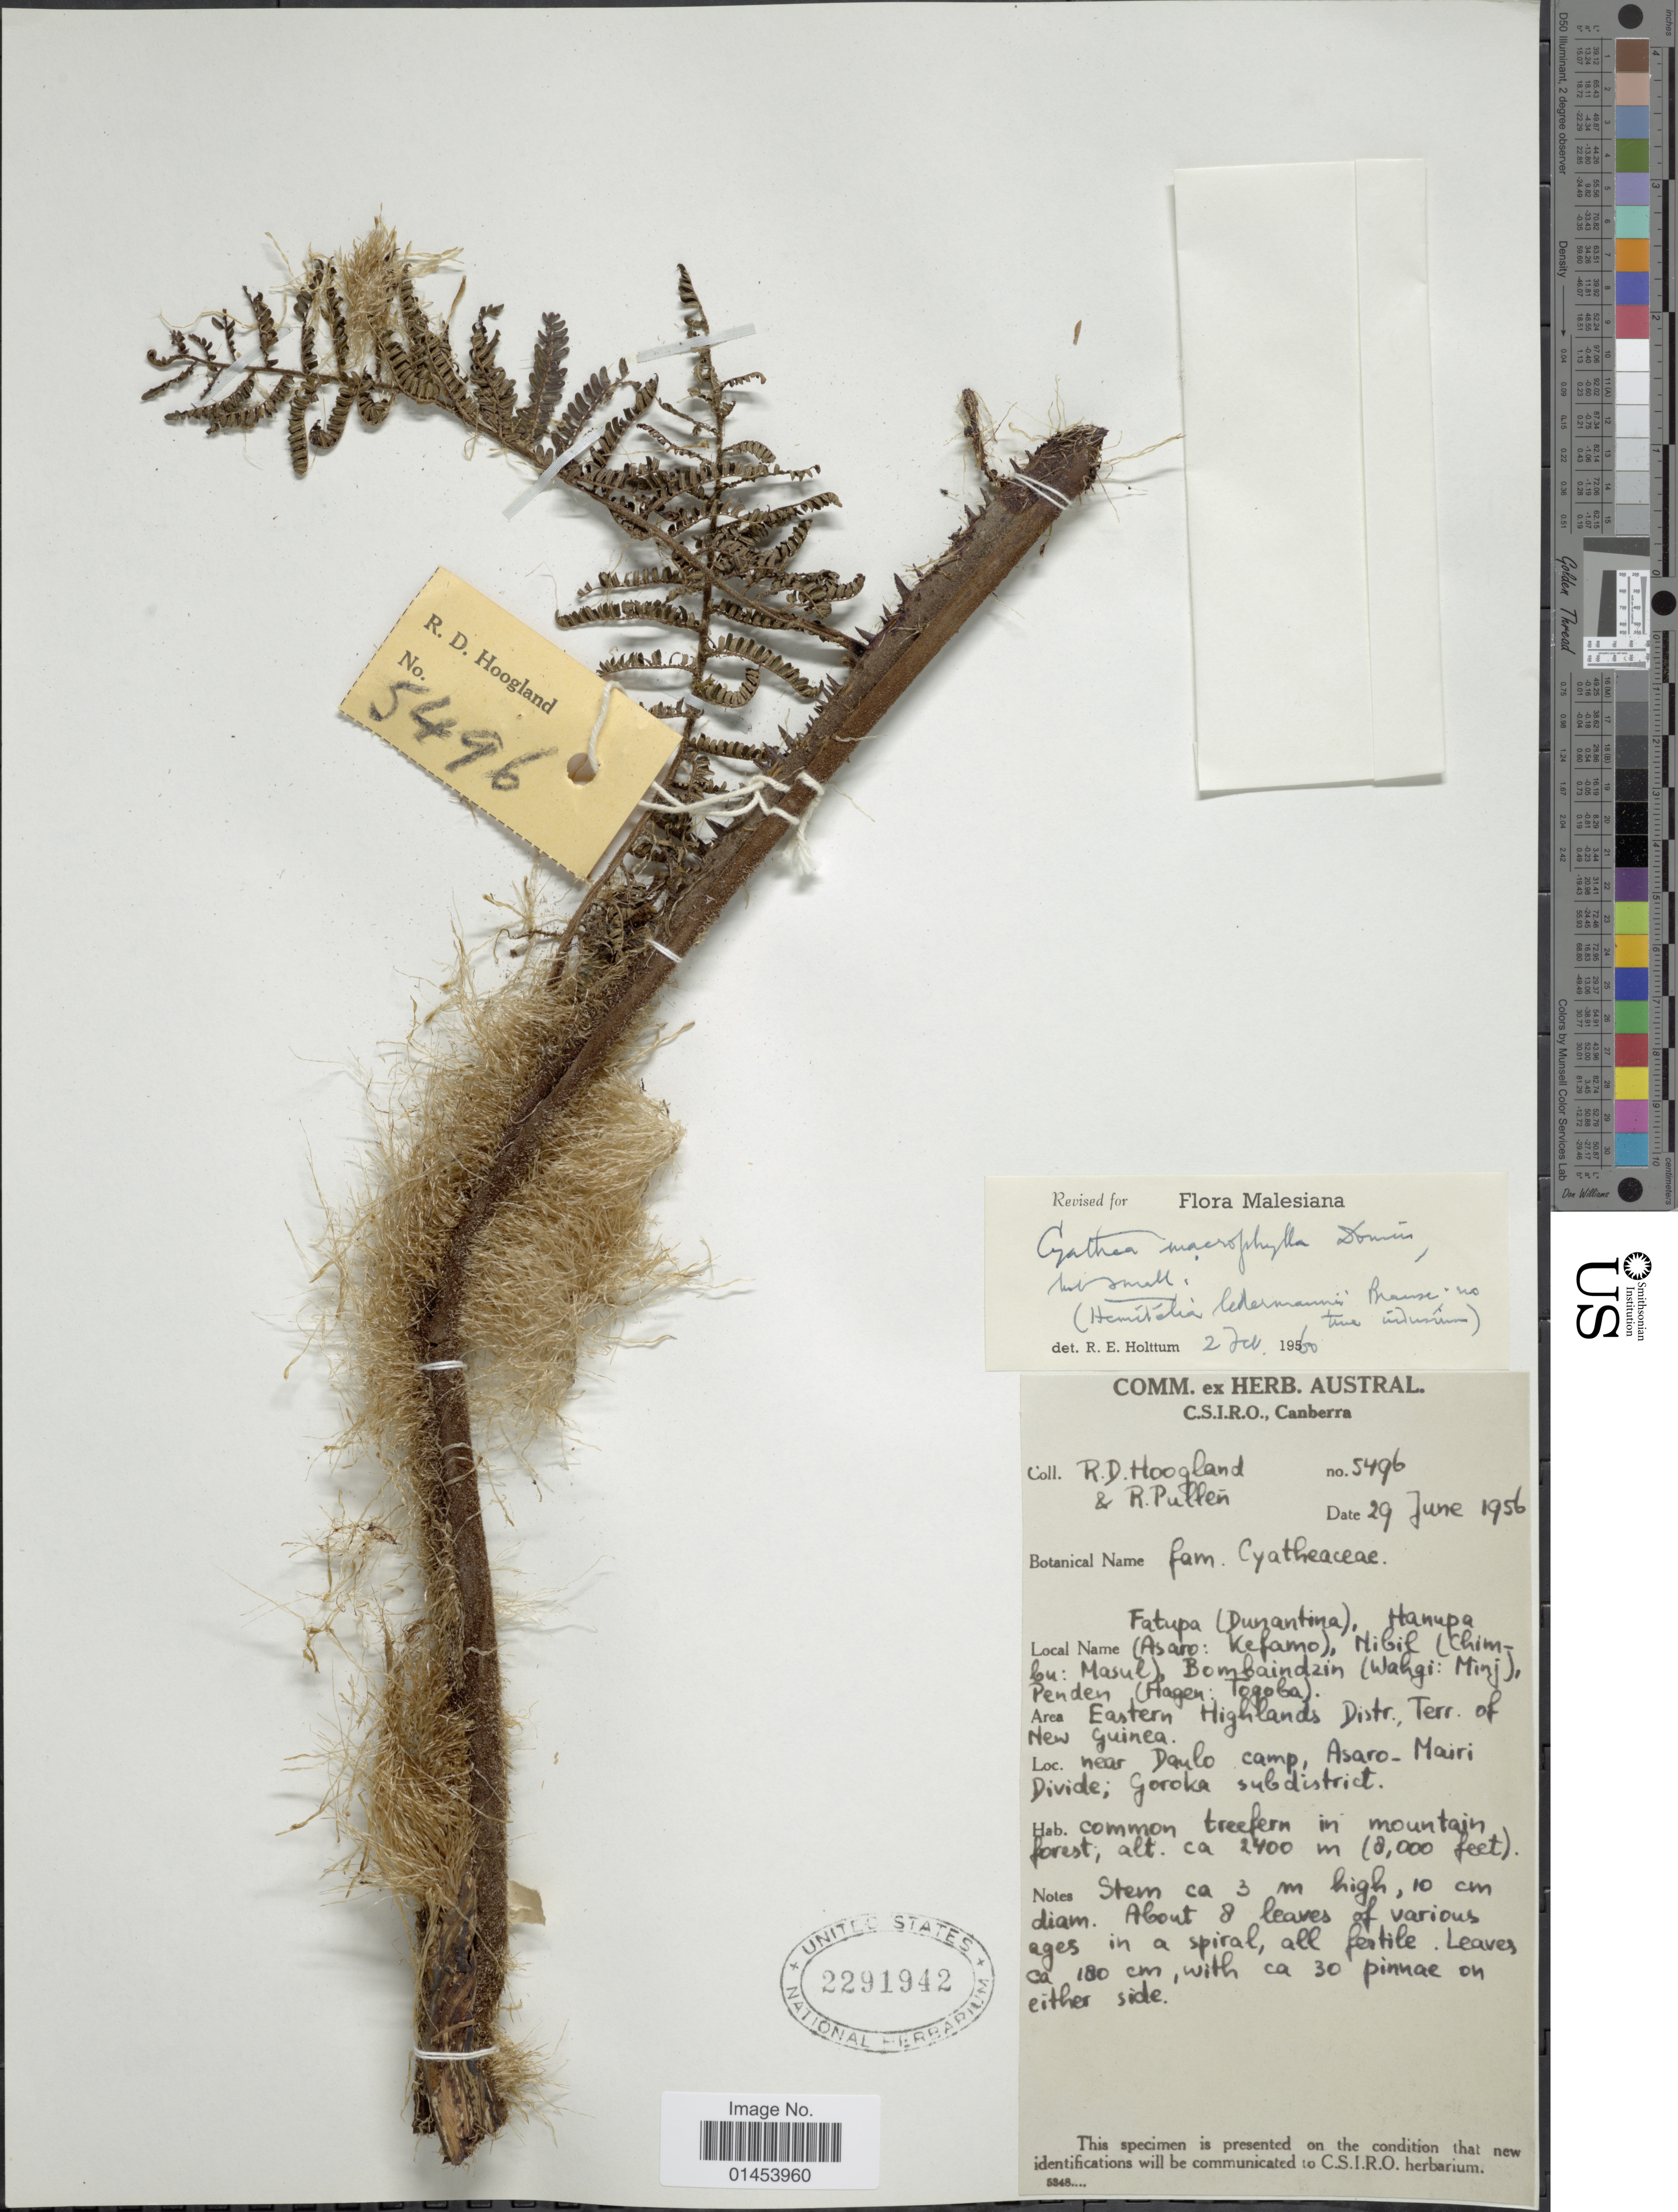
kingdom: Plantae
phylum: Tracheophyta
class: Polypodiopsida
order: Cyatheales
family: Cyatheaceae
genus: Cyathea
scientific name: Cyathea macrophylla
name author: Domin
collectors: R. D. Hoogland & R. Pullen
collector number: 5496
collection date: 1956-06-29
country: Papua New Guinea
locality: Area Eastern Highlands Distr., Terr. of New Guinea. Near Daulo camp, Asaro-Mairi Divide; Goroka subdistrict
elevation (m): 2400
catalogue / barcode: US 2291942